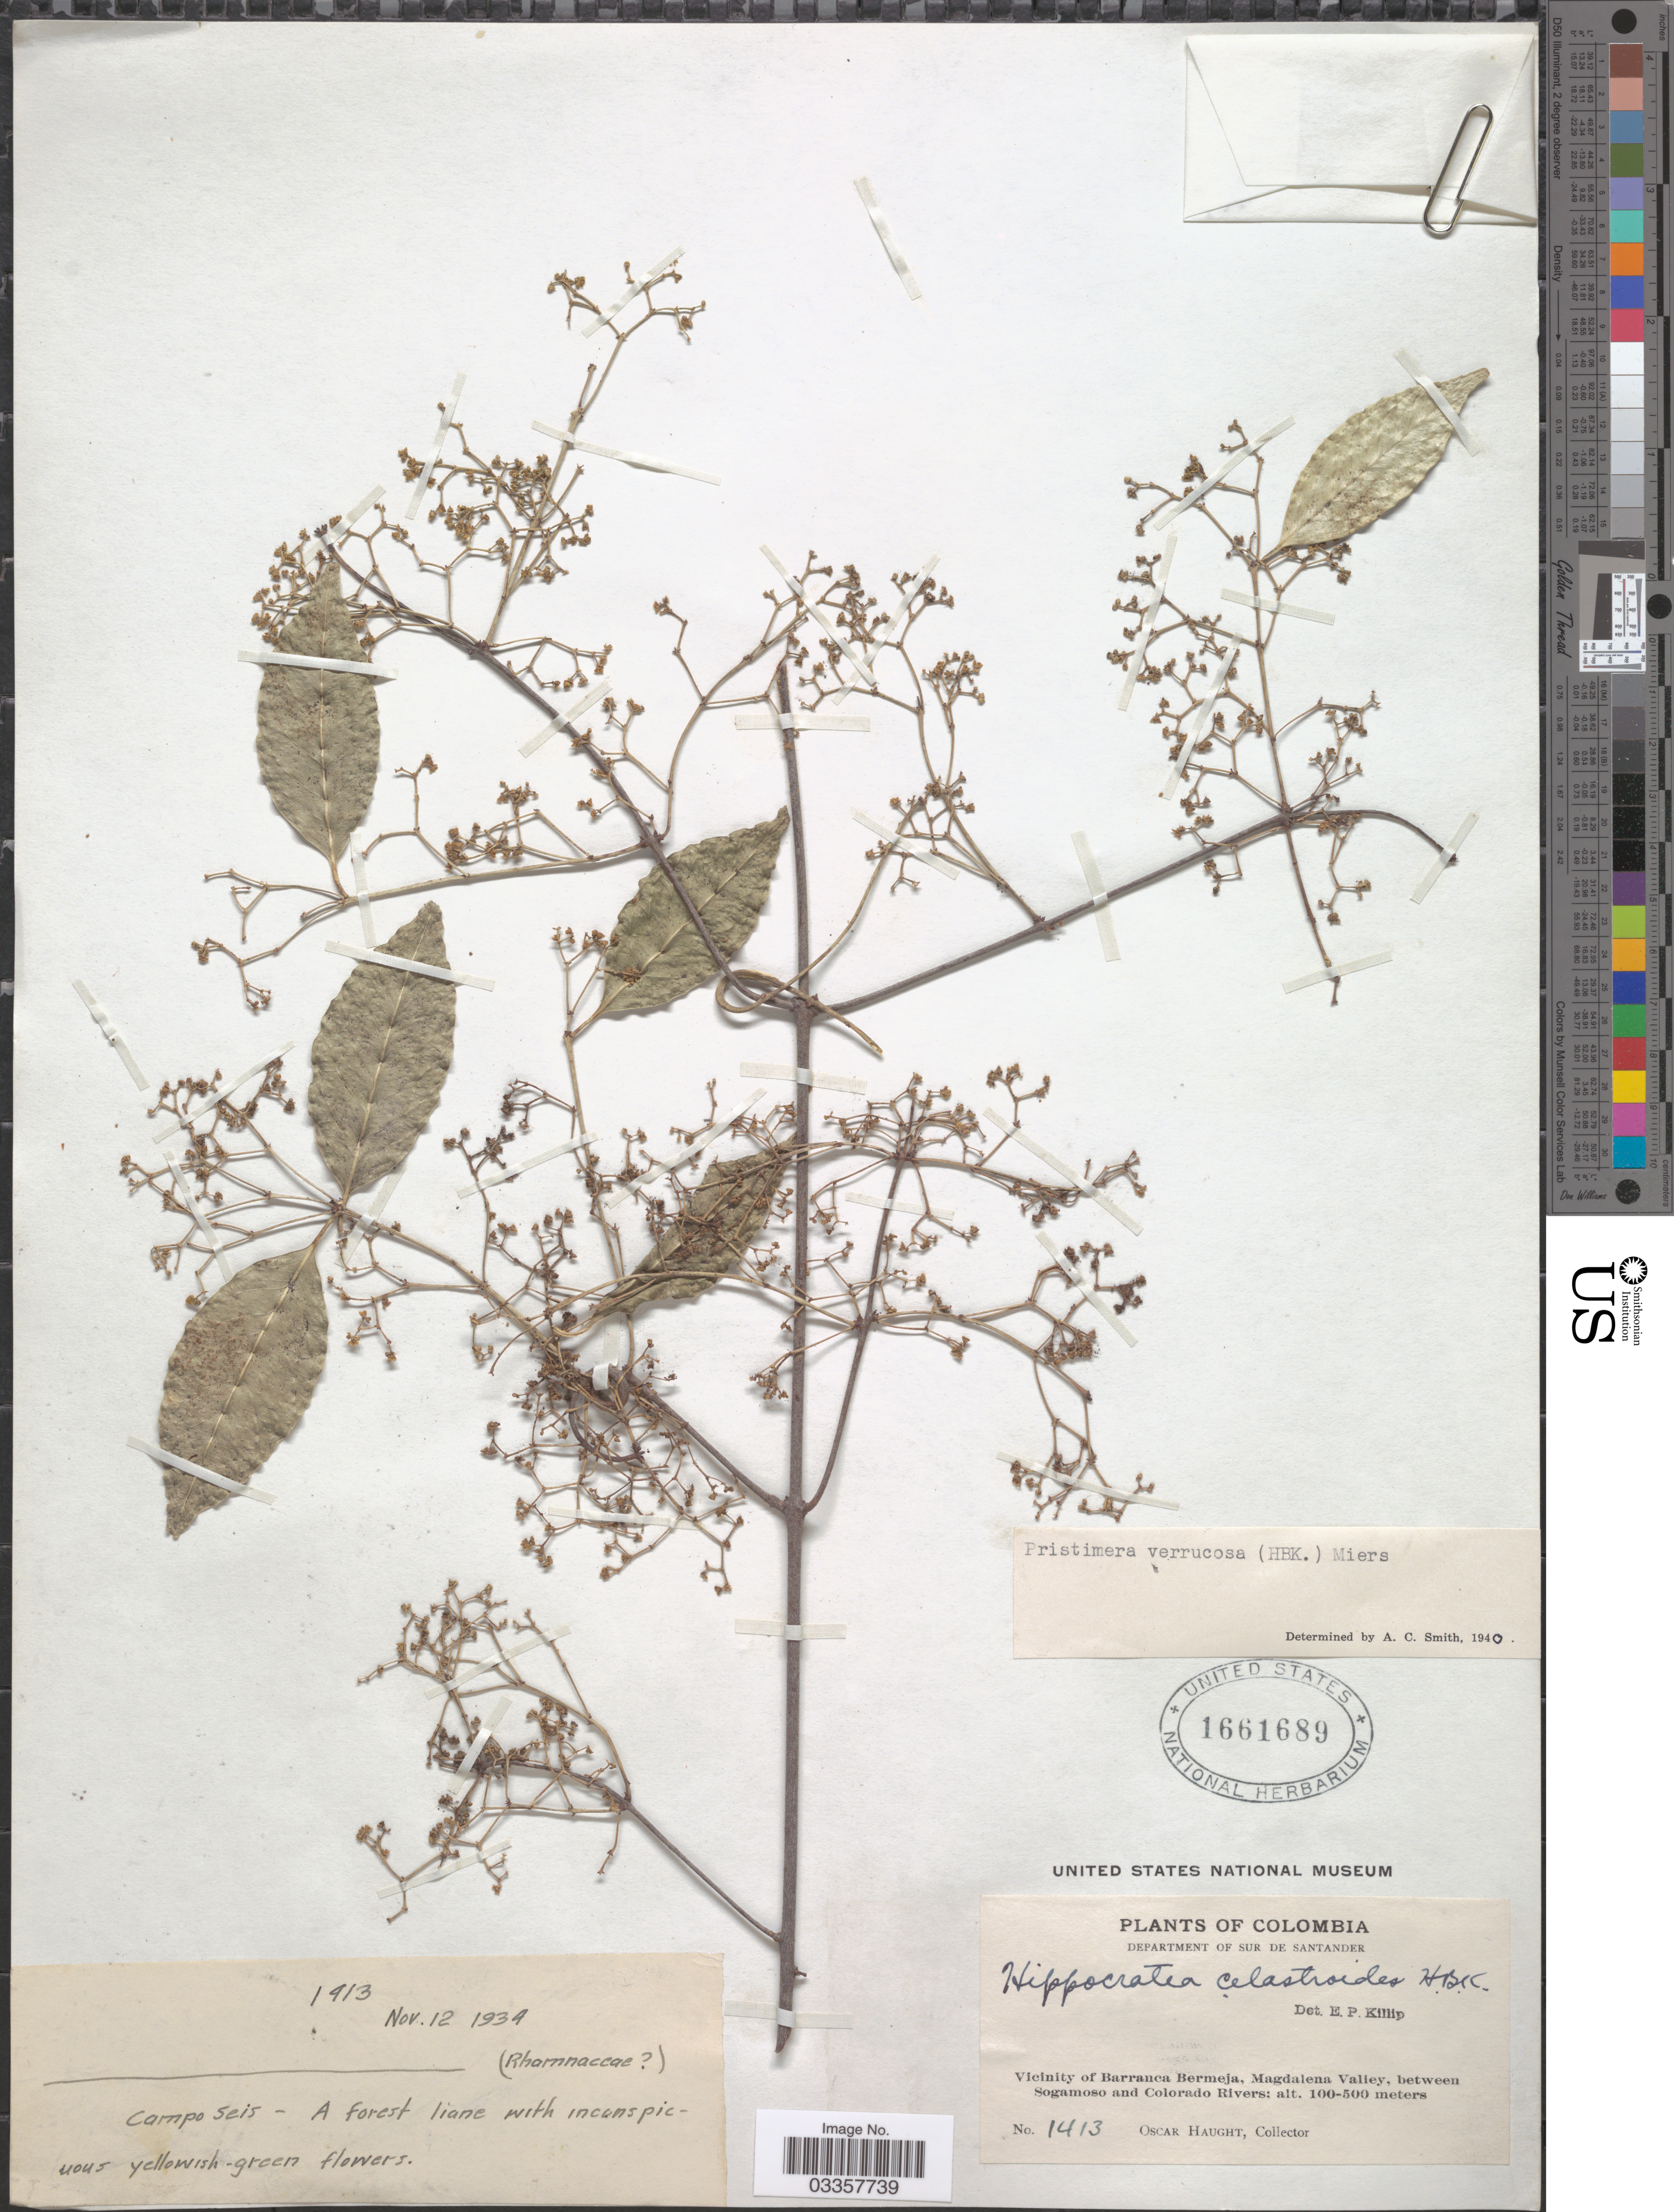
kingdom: Plantae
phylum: Tracheophyta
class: Magnoliopsida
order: Celastrales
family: Celastraceae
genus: Pristimera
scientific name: Pristimera verrucosa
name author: (Kunth) Miers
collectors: O. L. Haught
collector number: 1413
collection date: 1934-11-12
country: Colombia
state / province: Santander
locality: Department of Sur de Santander. Vicinity of Barranca Bermeja, Magdalena Valley, between Sogamoso and Colorado Rivers. Campo Seis.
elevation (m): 100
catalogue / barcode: US 1661689